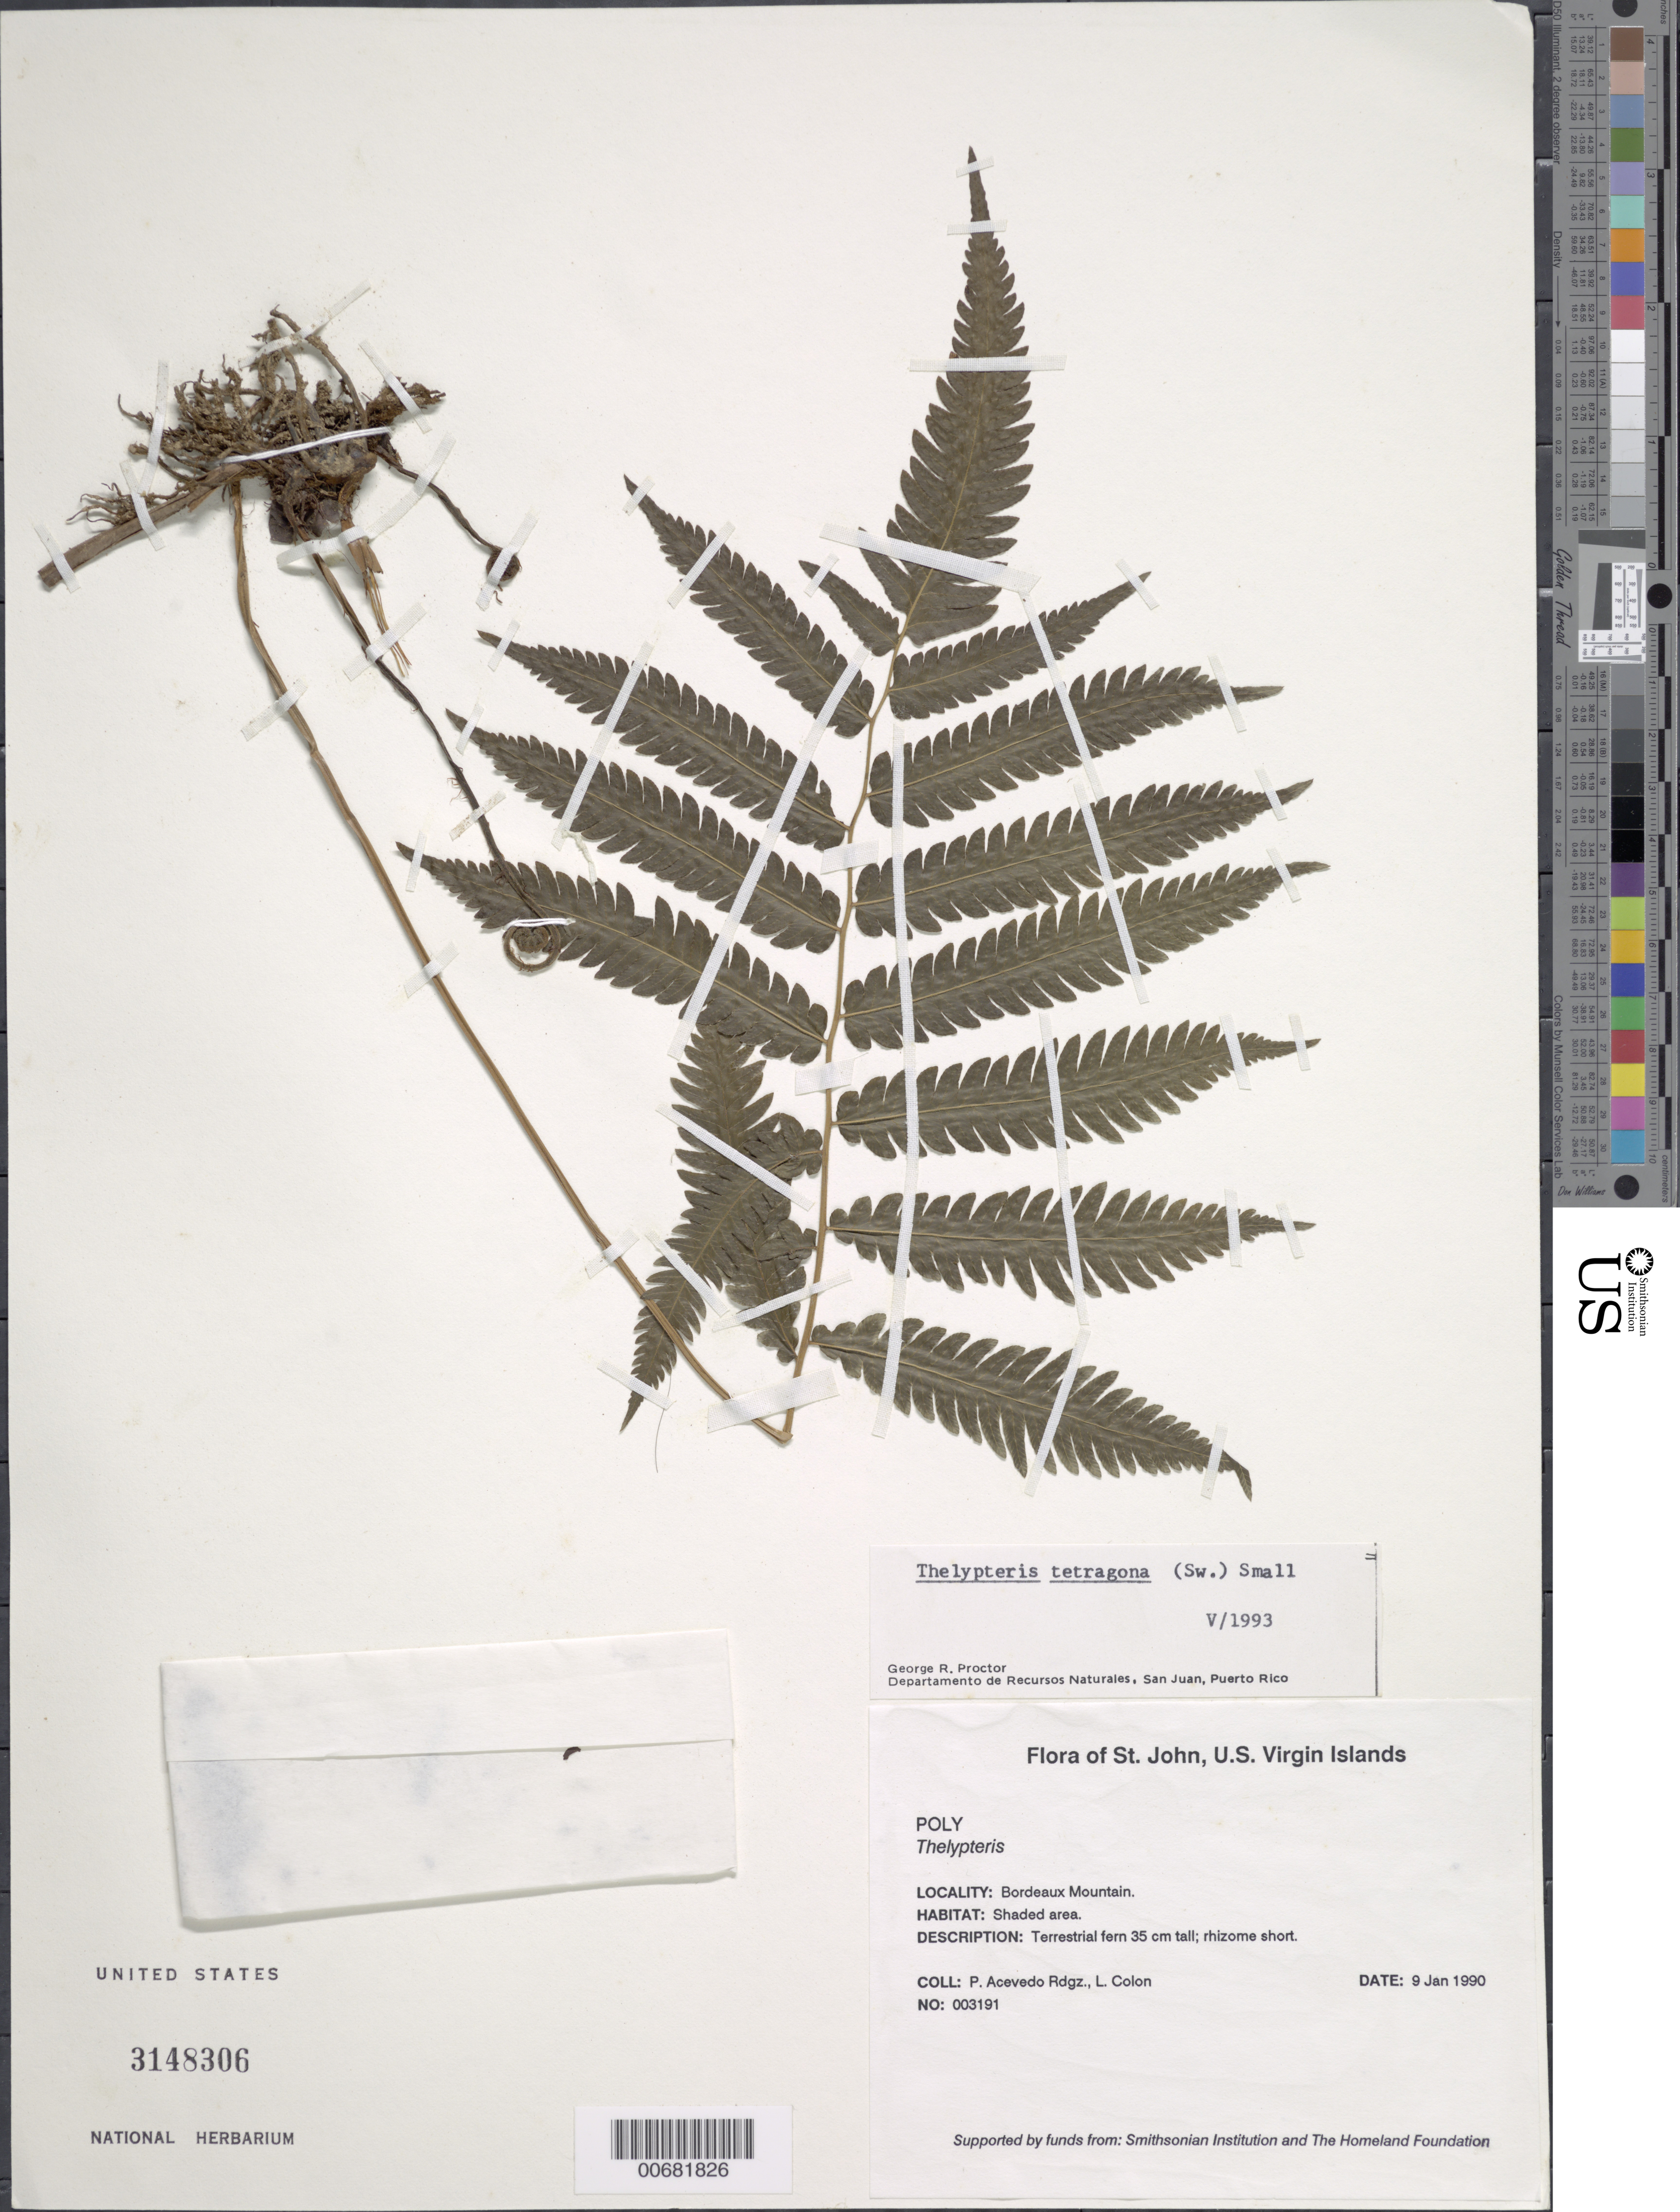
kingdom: Plantae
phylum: Tracheophyta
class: Polypodiopsida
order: Polypodiales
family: Thelypteridaceae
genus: Goniopteris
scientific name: Goniopteris tetragona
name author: (C. Presl) Sw.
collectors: P. Acevedo-Rodr. & L. Colon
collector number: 3191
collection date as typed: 09 Jan 1990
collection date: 1990-01-09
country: U.S. Virgin Islands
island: St. John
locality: Bordeaux Mountain.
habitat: Shaded area.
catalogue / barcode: US 3148306